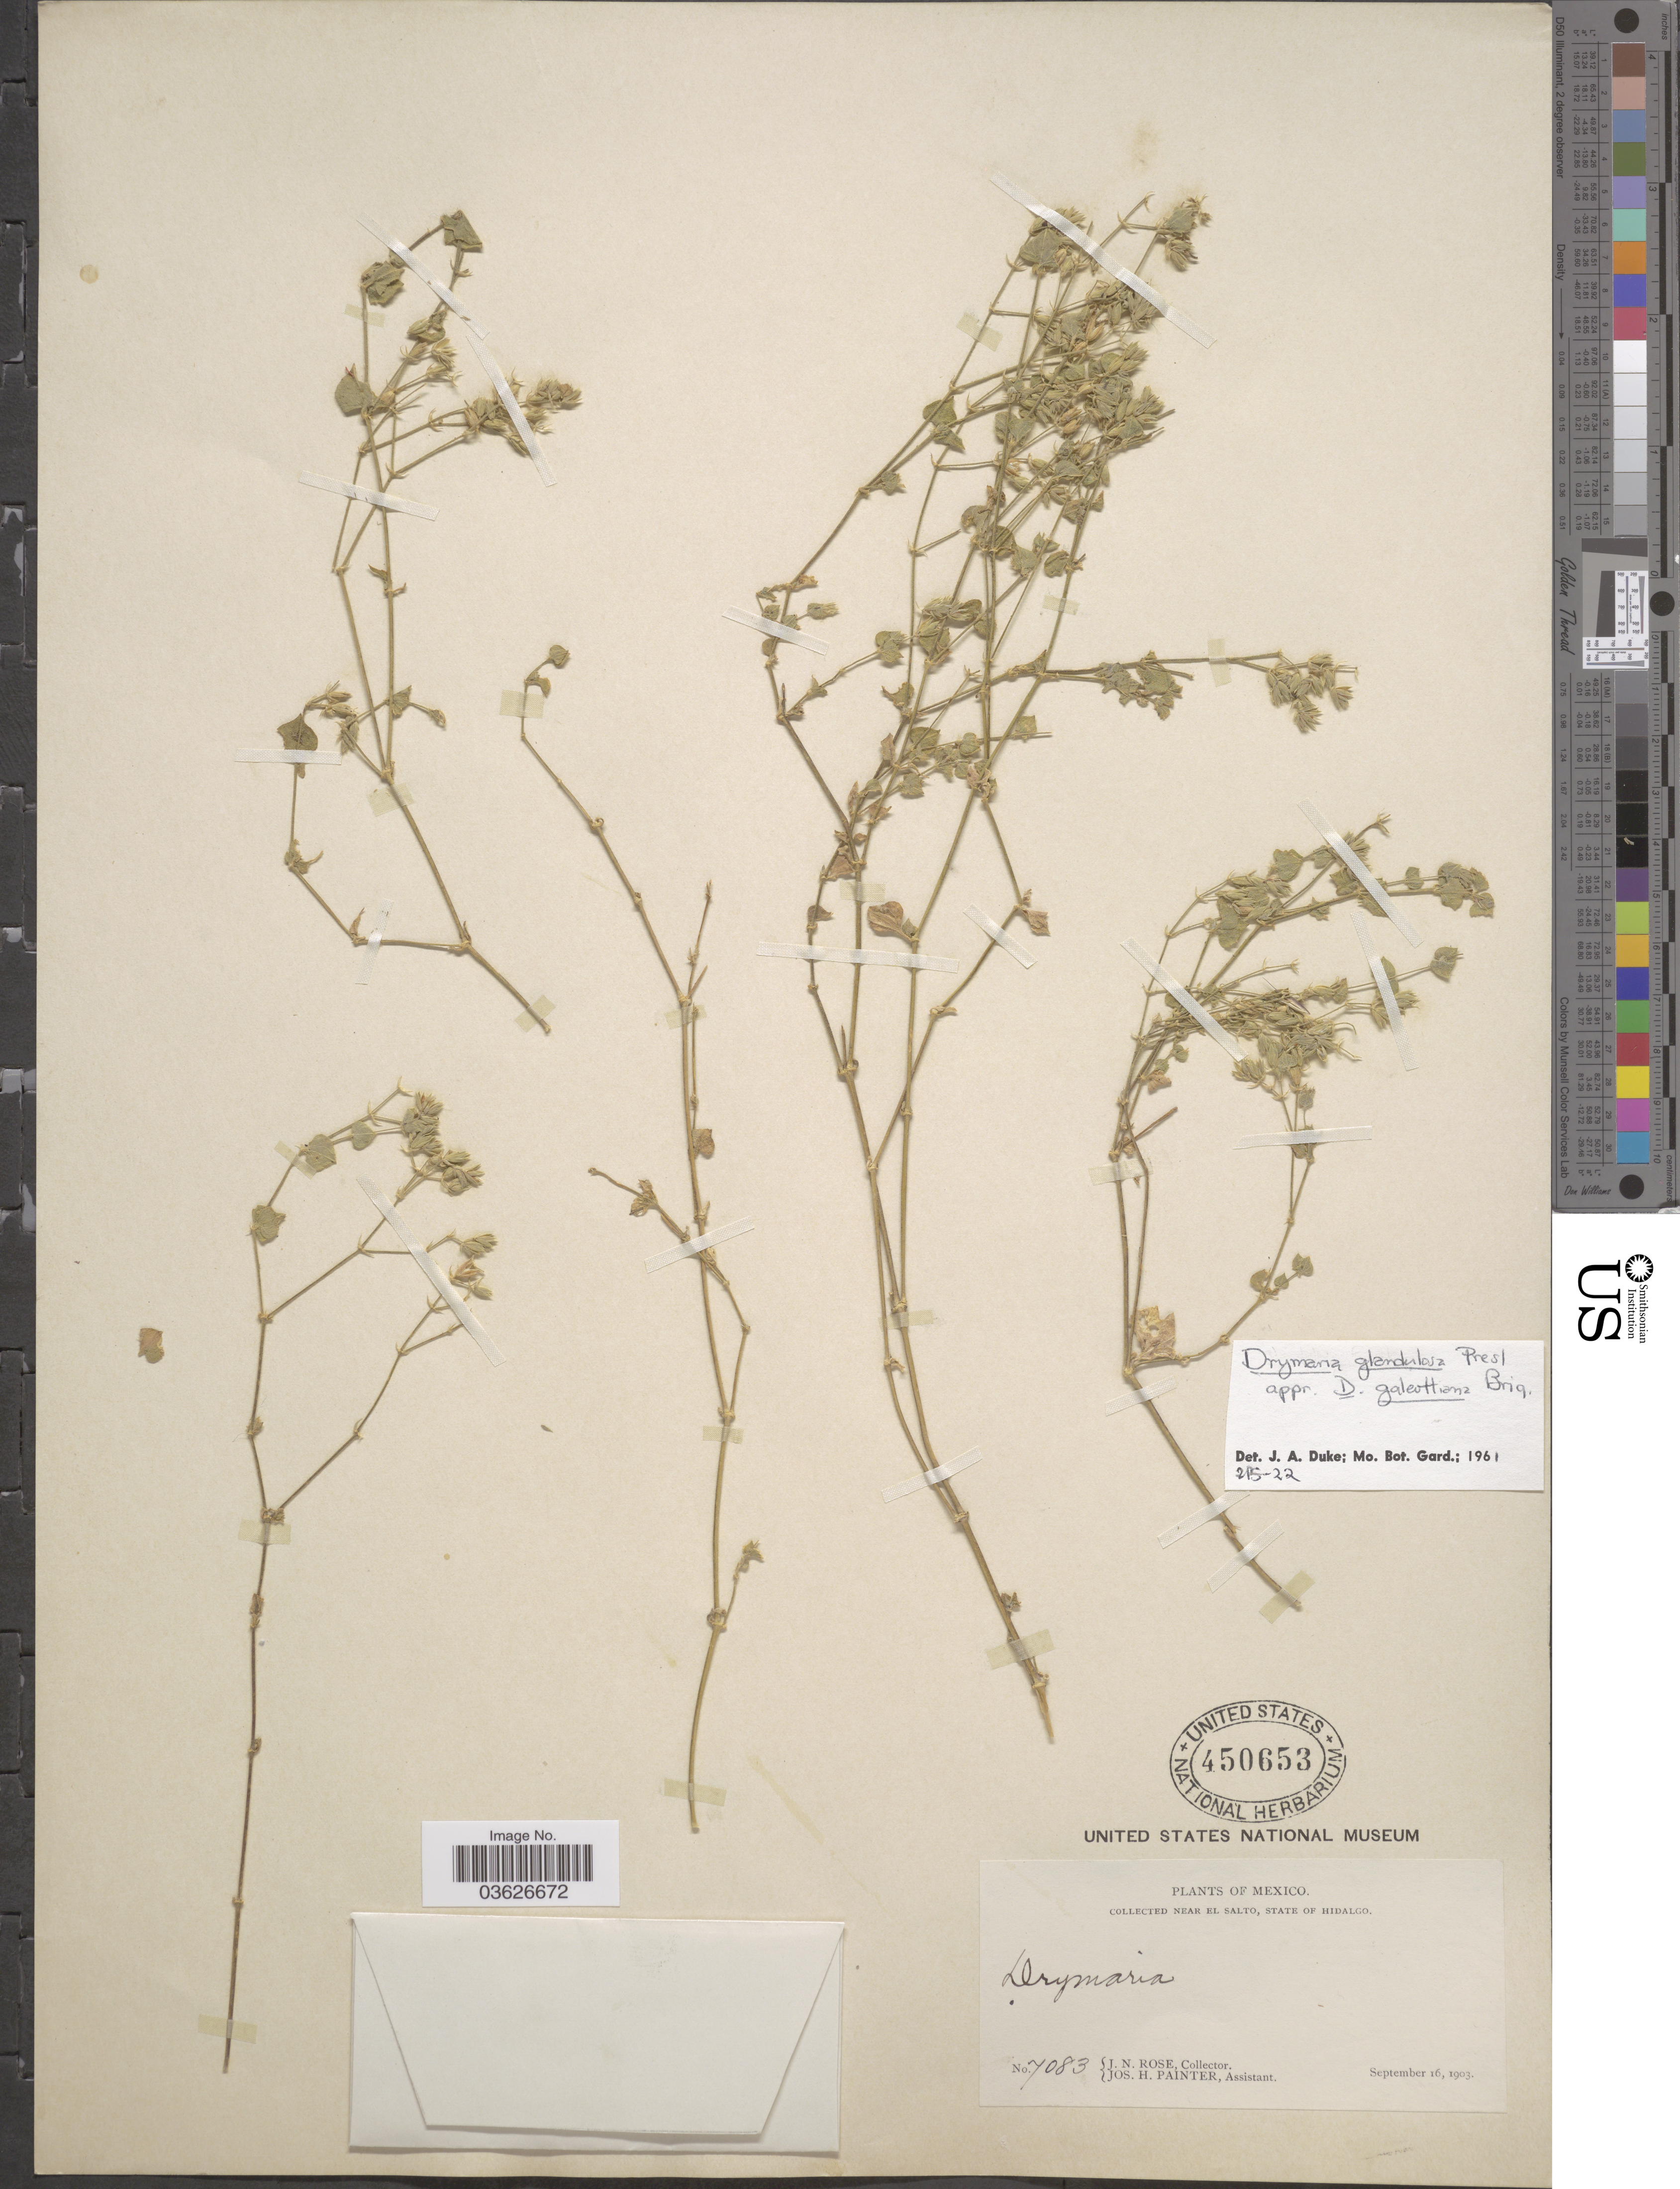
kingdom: Plantae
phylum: Tracheophyta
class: Magnoliopsida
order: Caryophyllales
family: Caryophyllaceae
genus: Drymaria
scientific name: Drymaria glandulosa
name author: Bartl.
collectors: J. N. Rose & J. H. Painter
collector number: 7083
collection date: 1903-09-16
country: Mexico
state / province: Hidalgo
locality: Near El Salto.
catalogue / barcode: US 450653